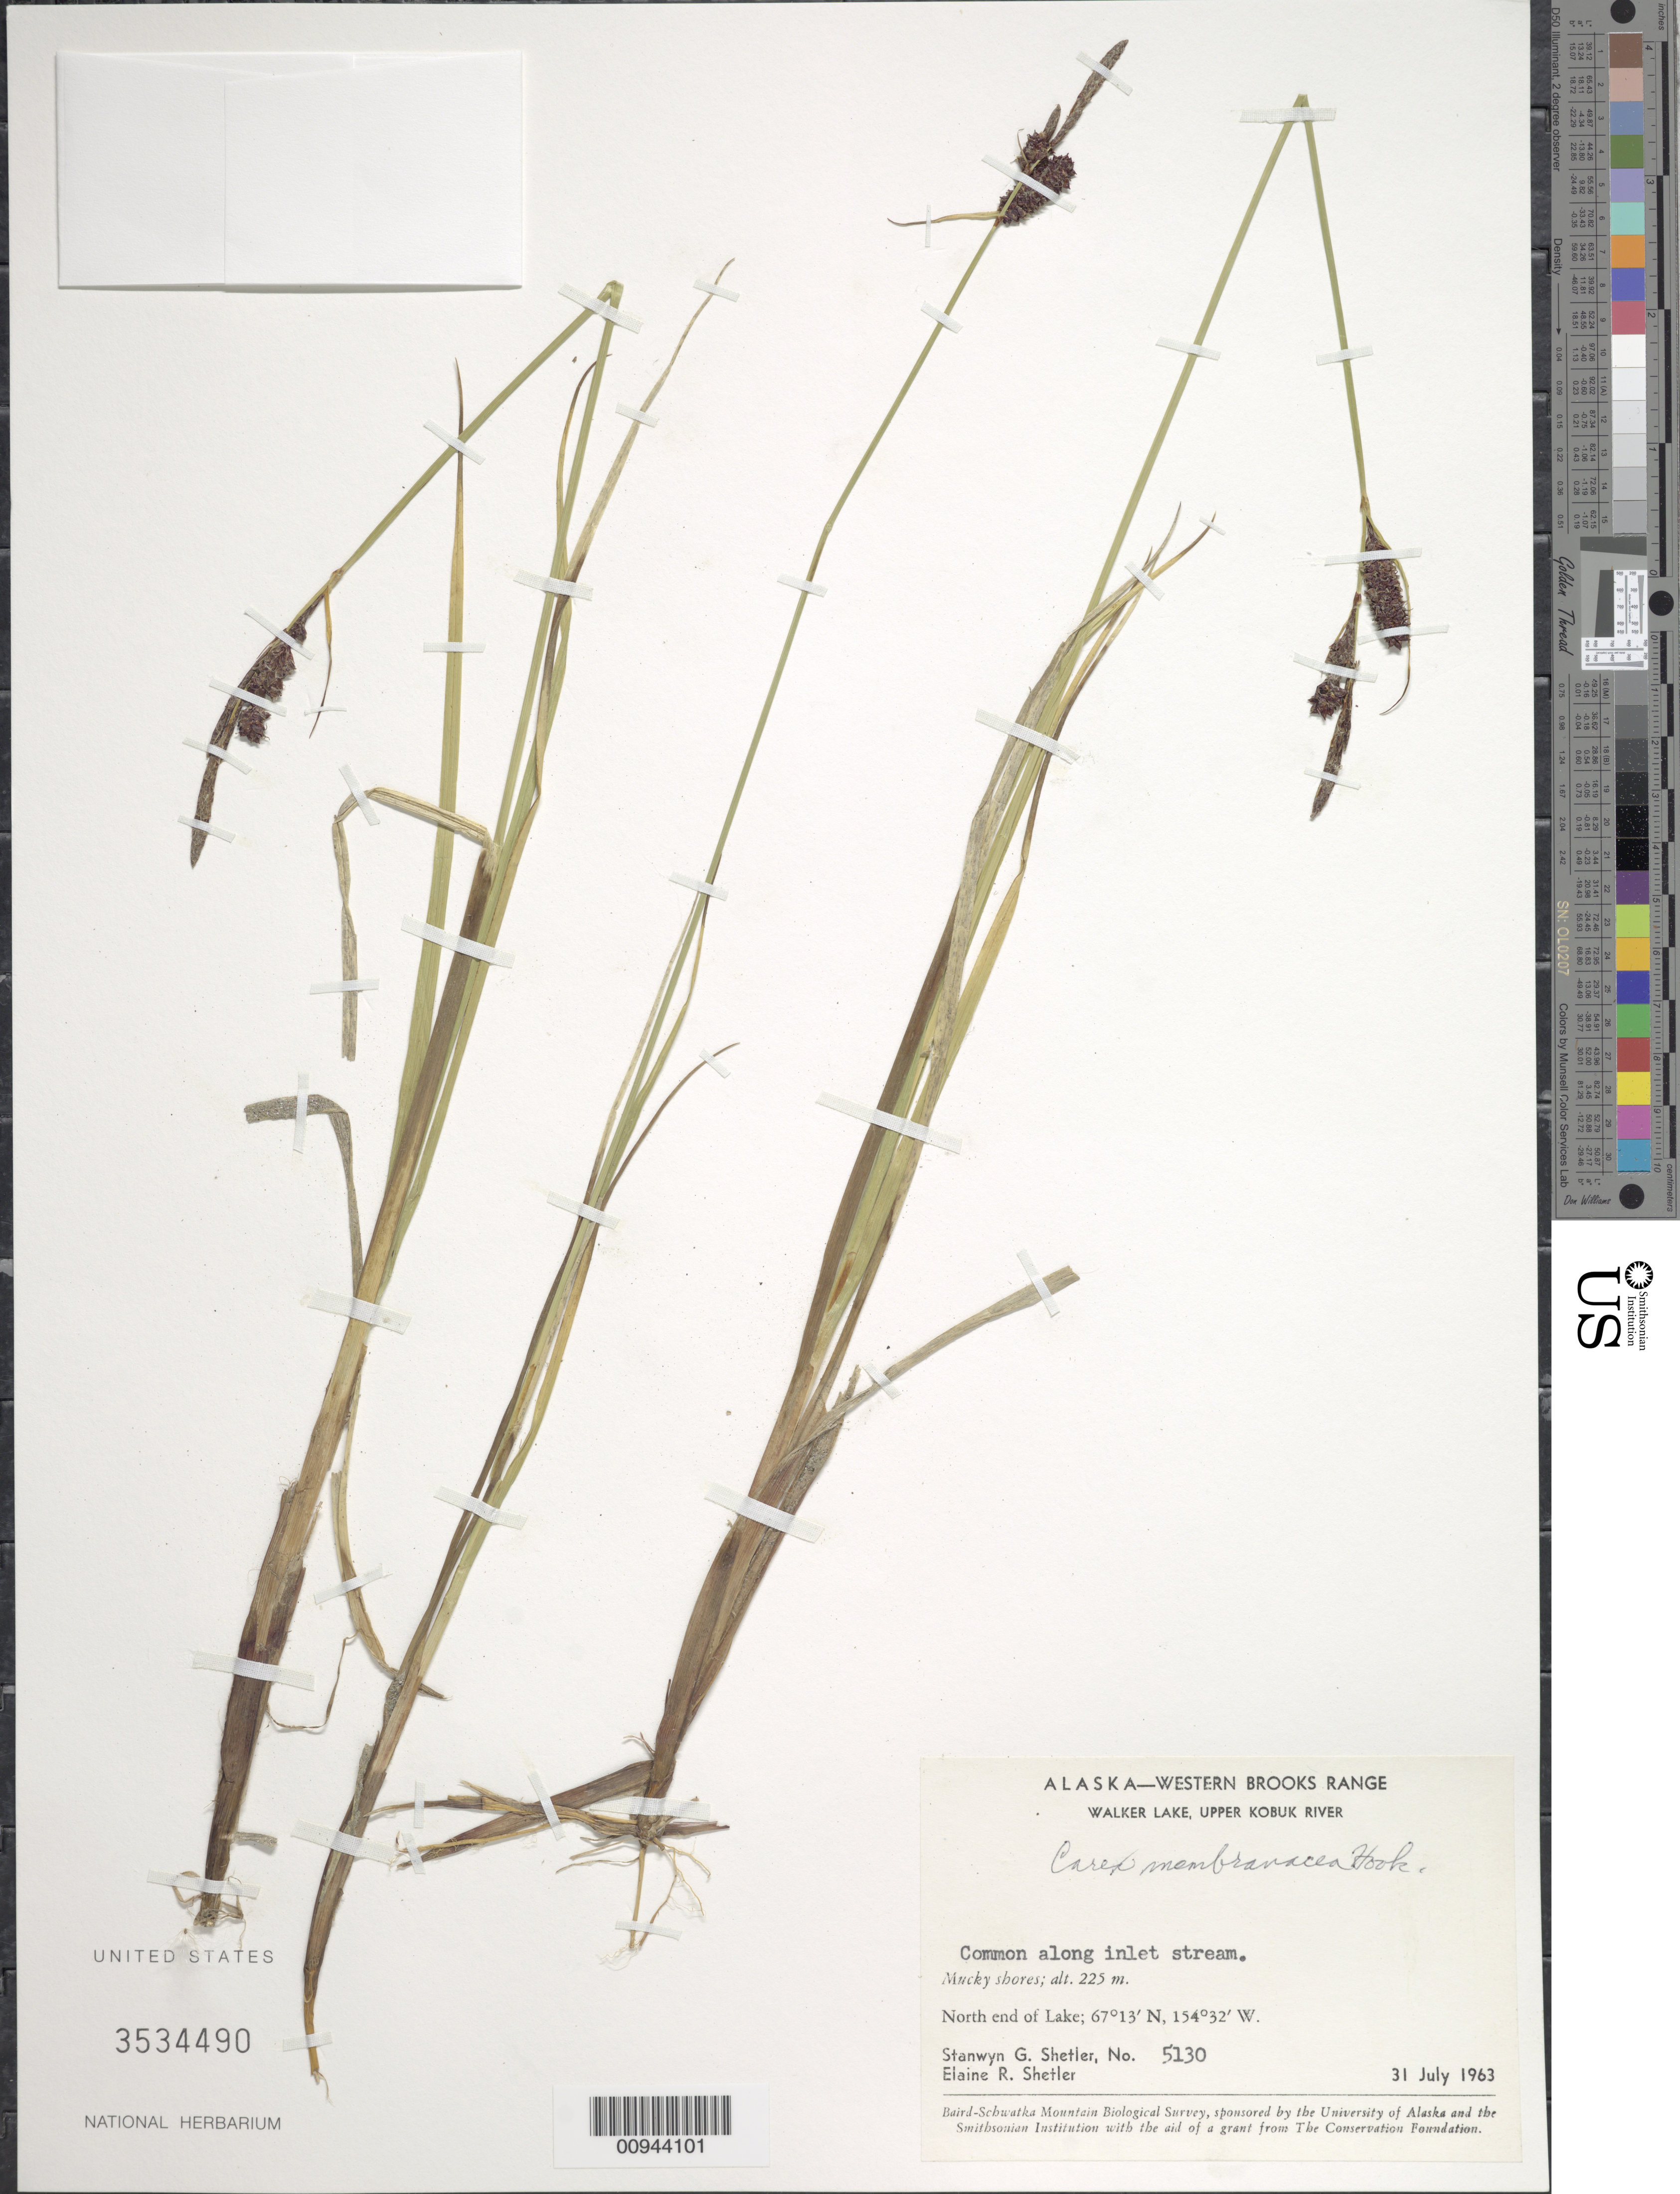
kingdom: Plantae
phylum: Tracheophyta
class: Liliopsida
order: Poales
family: Cyperaceae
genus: Carex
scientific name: Carex membranacea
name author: Hook.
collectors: S. Shetler & E. R. Shetler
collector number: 5130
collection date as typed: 31 Jul 1963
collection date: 1963-07-31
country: United States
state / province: Alaska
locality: North end of Walker Lake. Western Brooks Range, Upper Kobuk River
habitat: Mucky shores. Common along inlet stream.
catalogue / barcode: US 3534490